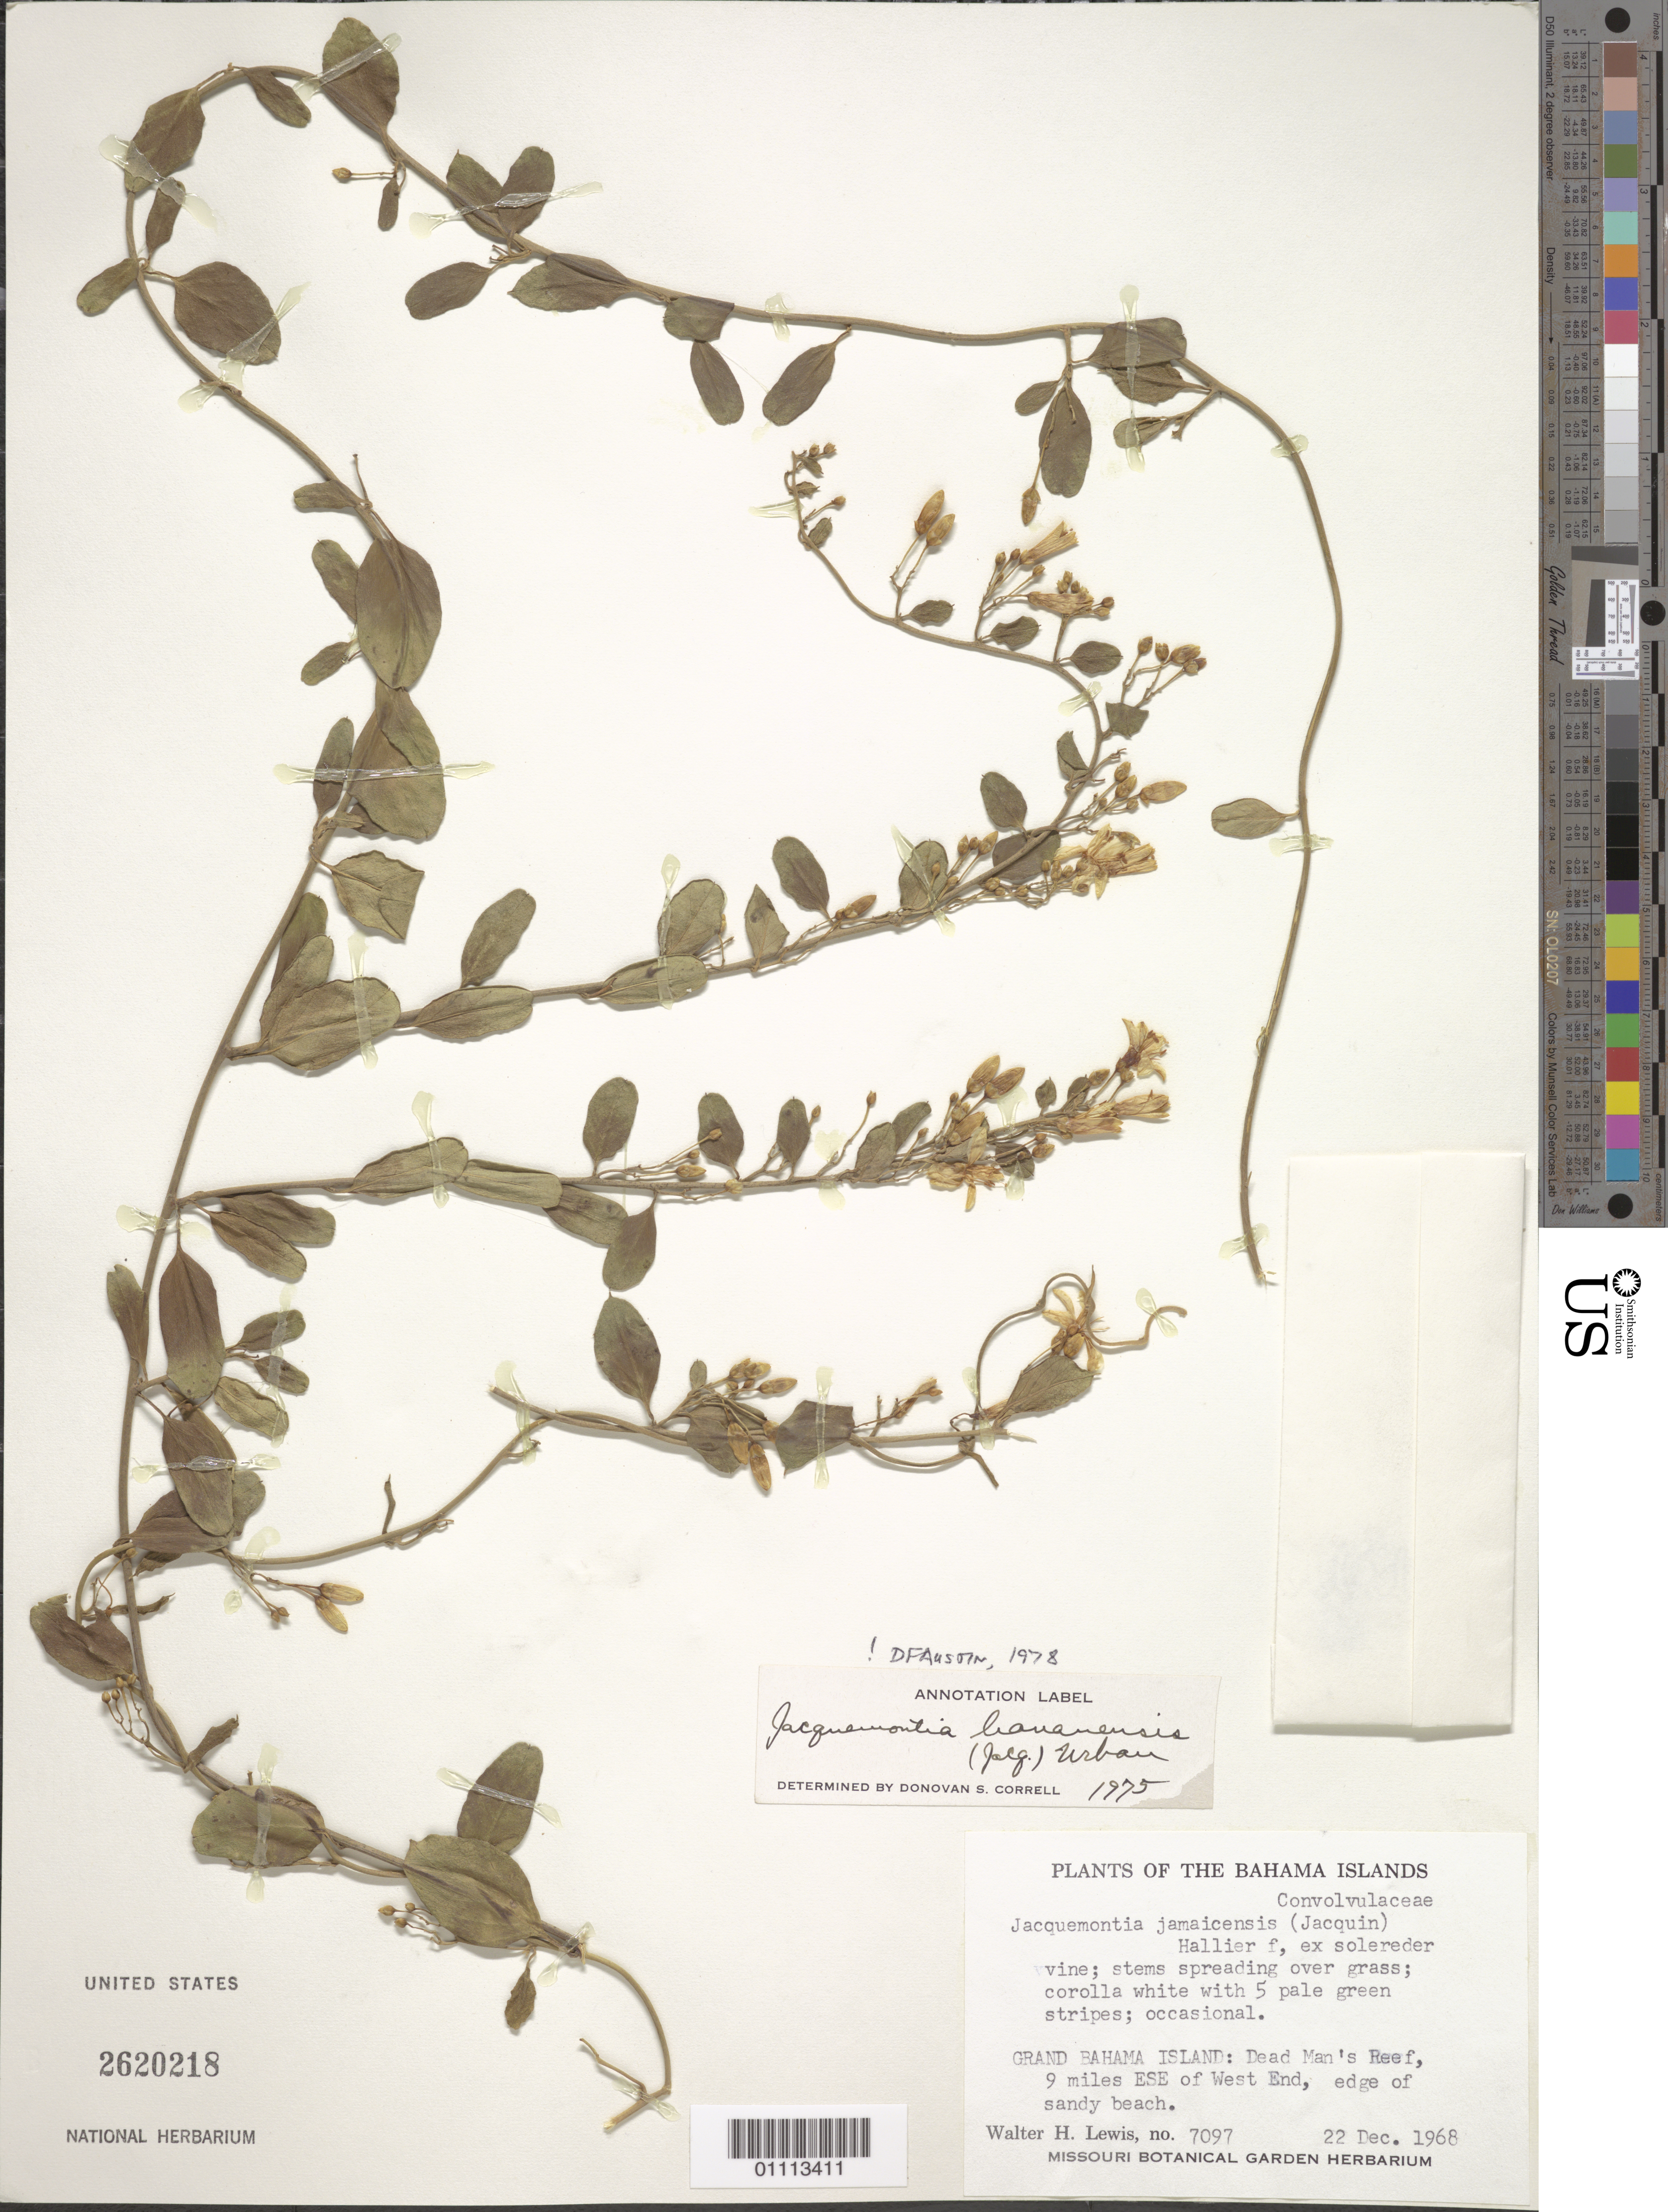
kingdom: Plantae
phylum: Tracheophyta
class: Magnoliopsida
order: Solanales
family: Convolvulaceae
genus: Jacquemontia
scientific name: Jacquemontia havanensis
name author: (Jacq.) Urb.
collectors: W. H. Lewis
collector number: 7097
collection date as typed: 22 Dec 1968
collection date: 1968-12-22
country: Bahamas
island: Grand Bahama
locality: Dead Man's Reef, 9 miles ESE of West End, edge of sandy beach.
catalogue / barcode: US 2620218